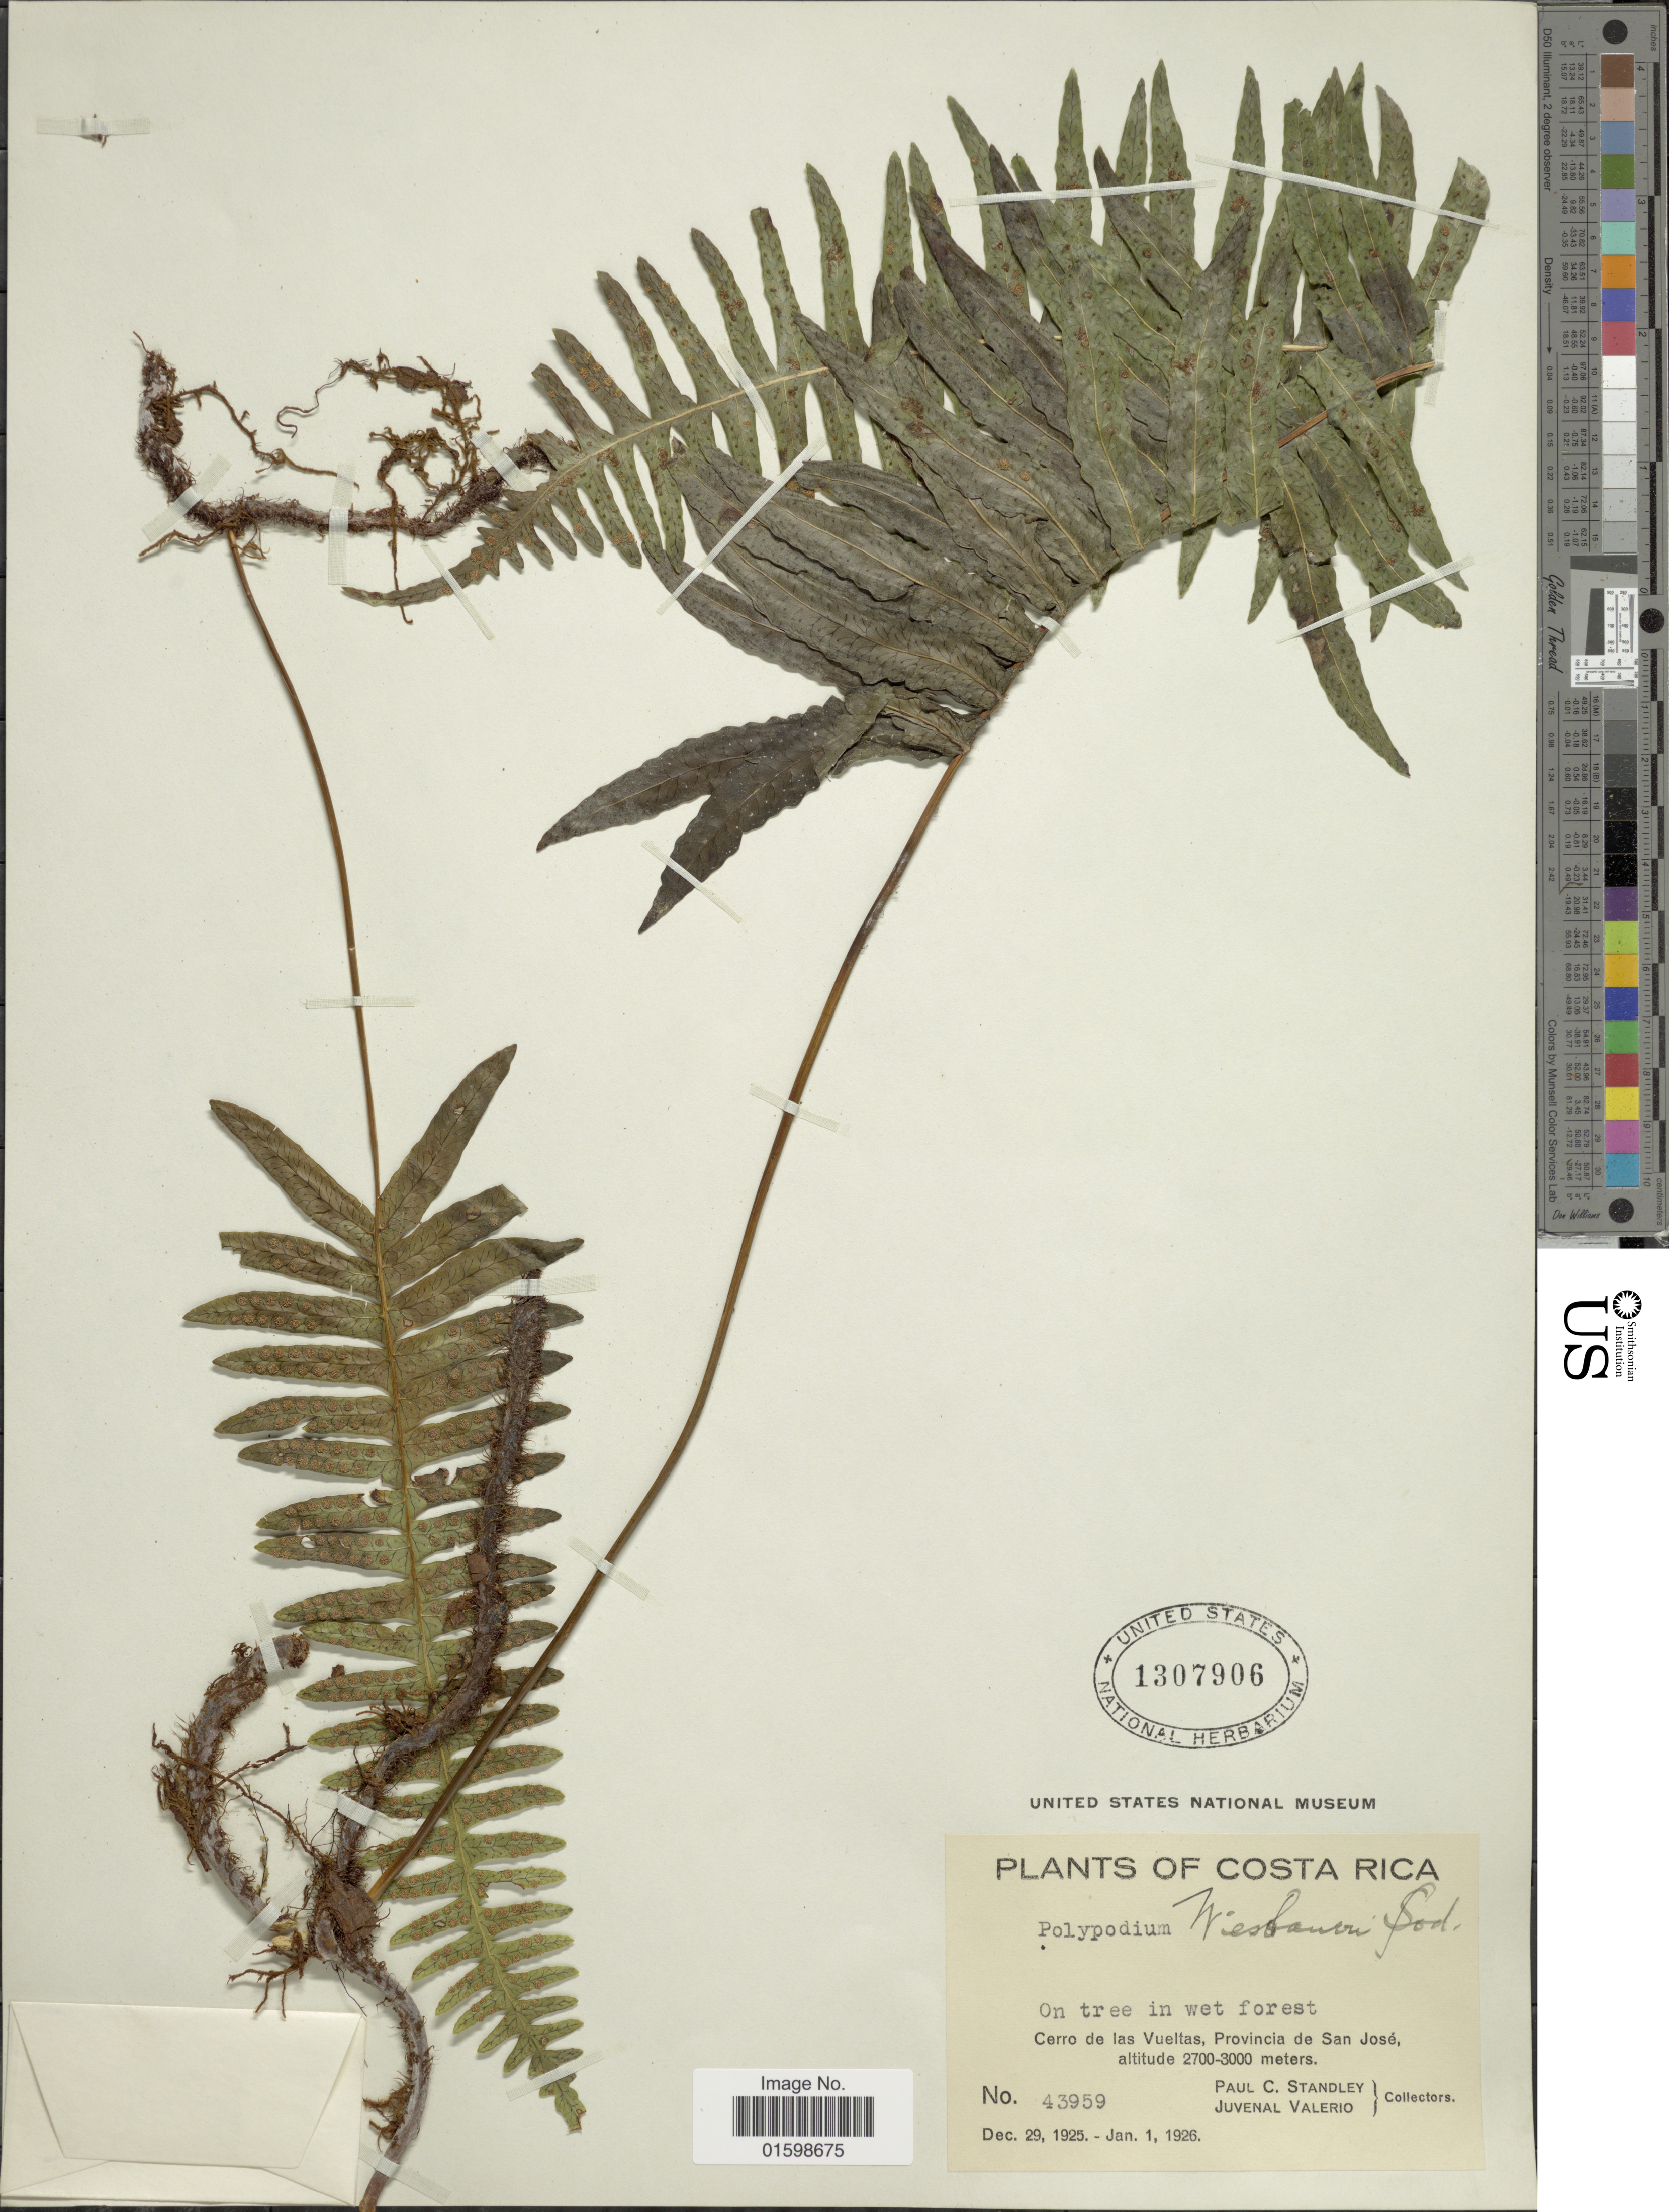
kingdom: Plantae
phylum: Tracheophyta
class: Polypodiopsida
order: Polypodiales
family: Polypodiaceae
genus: Pleopeltis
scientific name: Pleopeltis wiesbaurii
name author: (Sodiro) Lellinger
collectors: P. C. Standley & J. Valerio R.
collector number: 43959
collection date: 1925-12-29/1926-01-01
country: Costa Rica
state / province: San José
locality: On tree in wet forest, Cerro de las Vueltas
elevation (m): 2700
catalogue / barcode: US 1307906